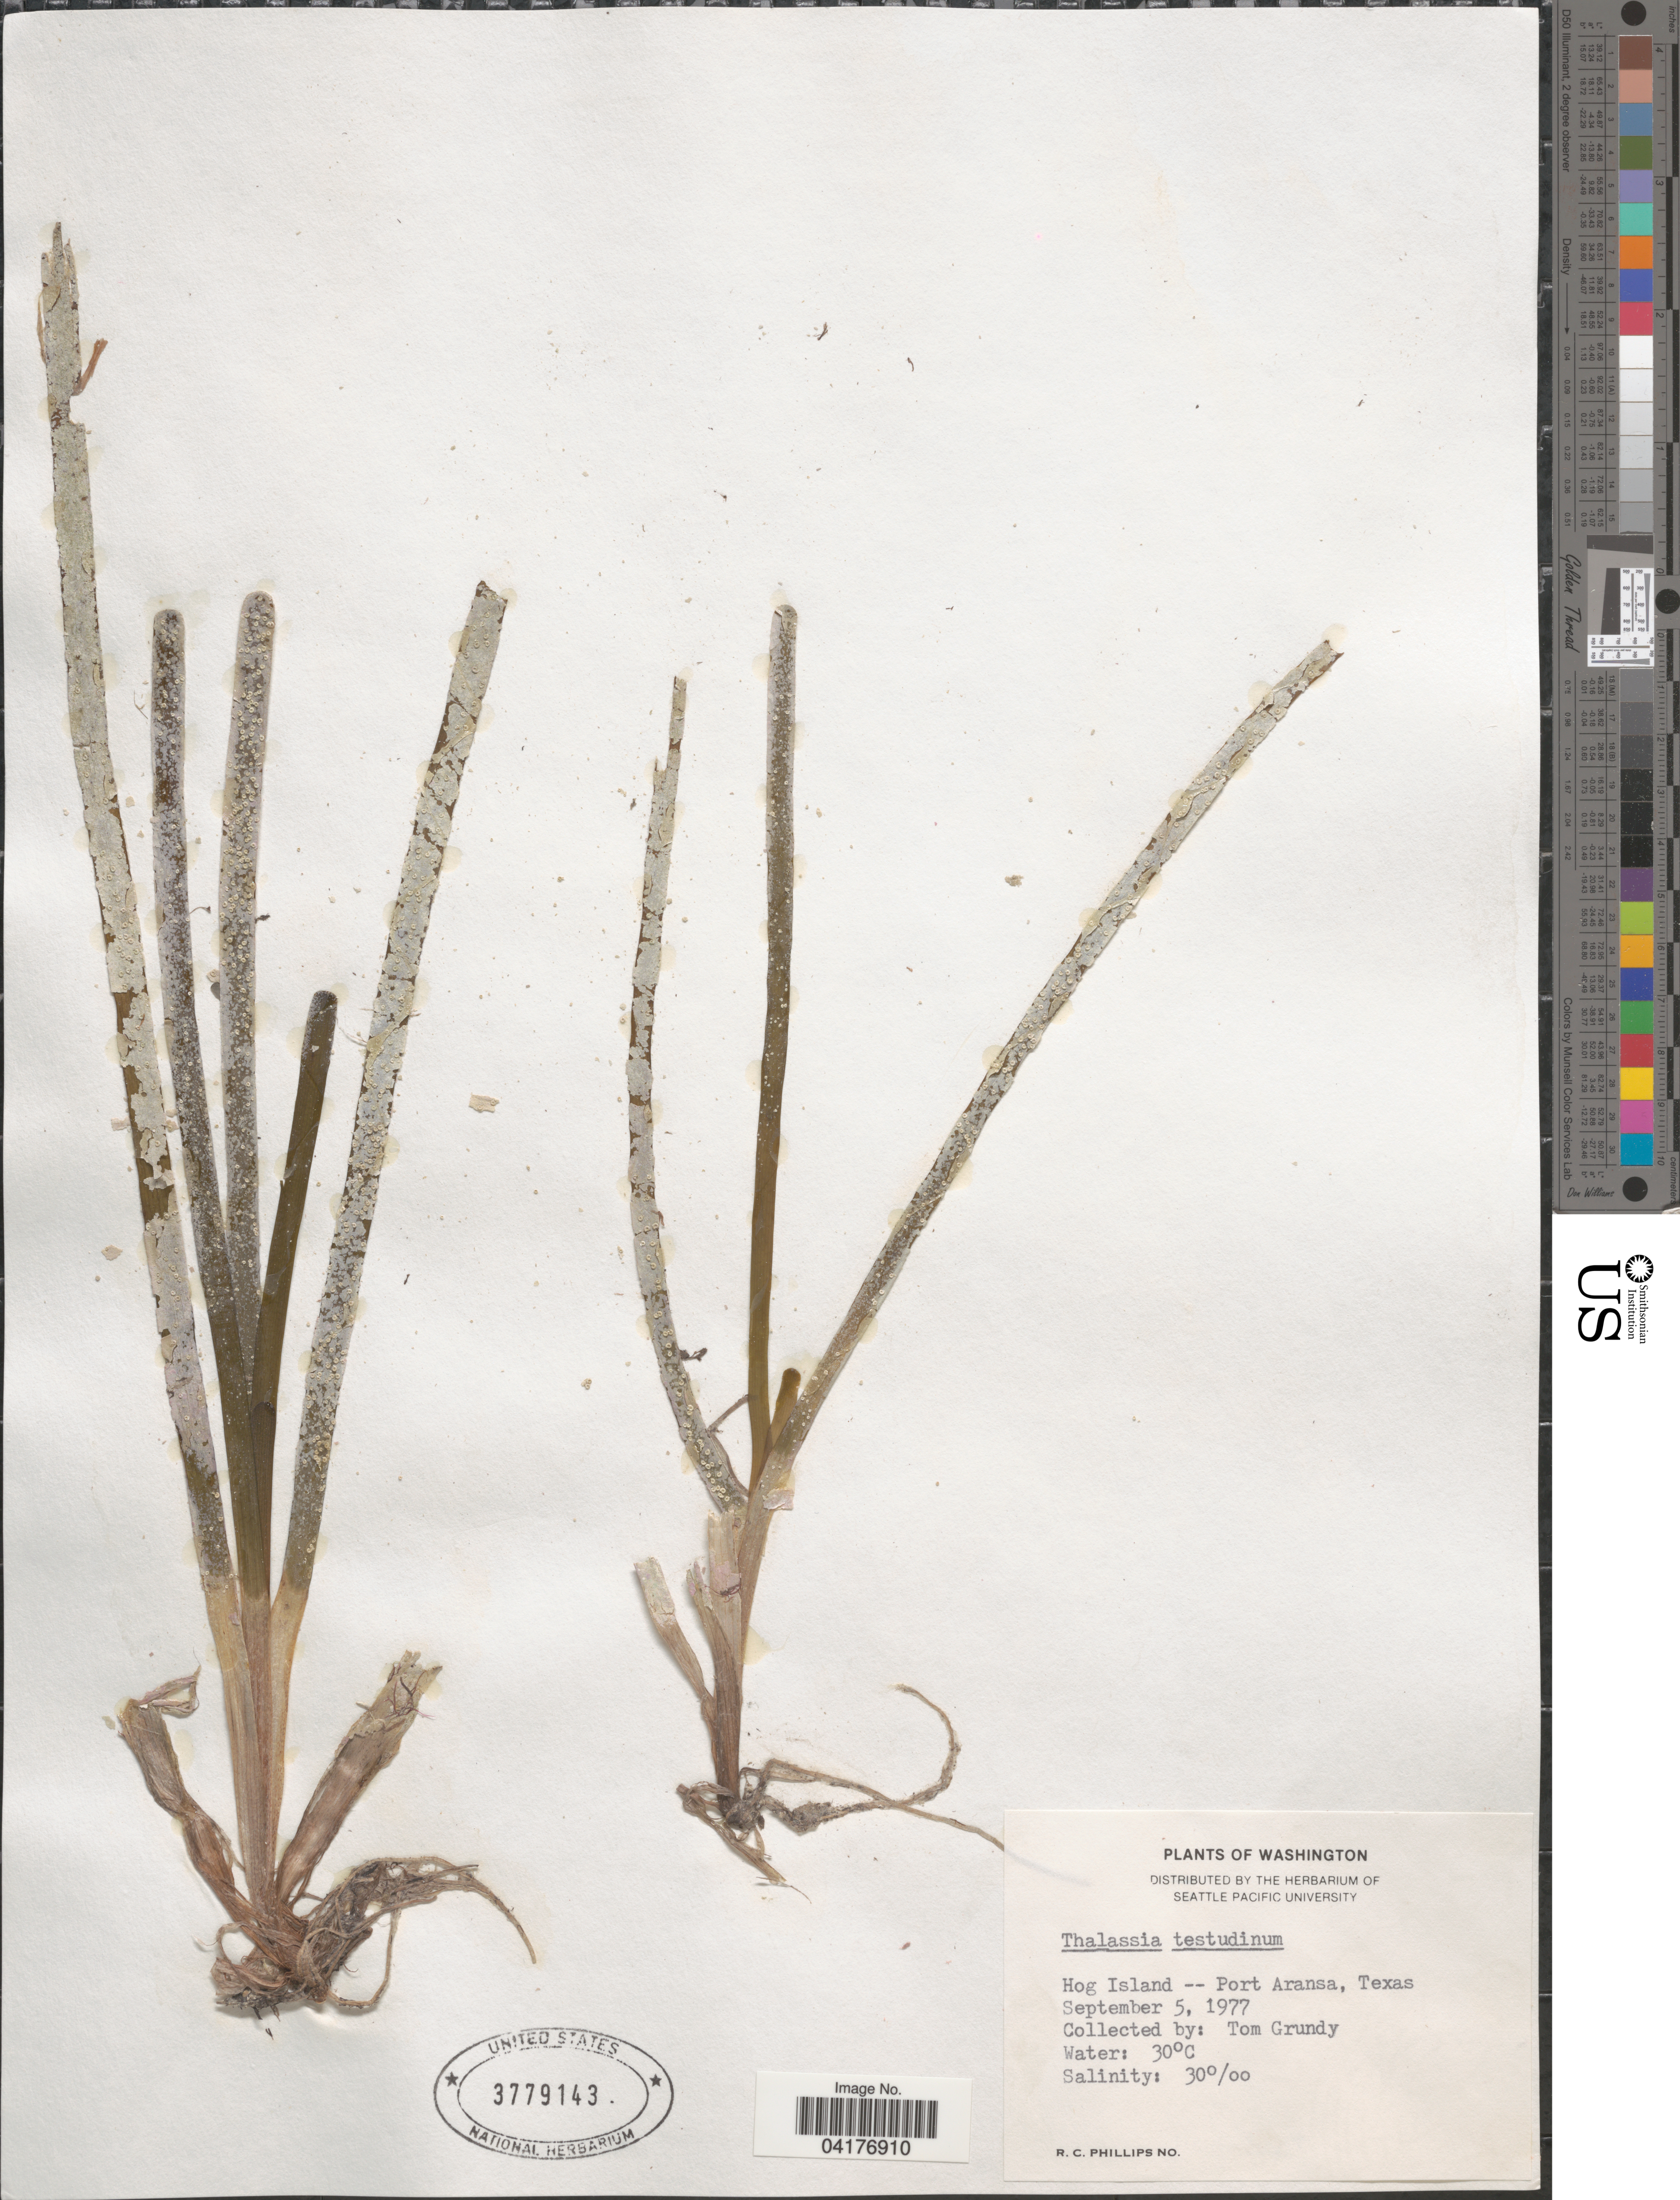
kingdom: Plantae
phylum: Tracheophyta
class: Liliopsida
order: Alismatales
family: Hydrocharitaceae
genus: Thalassia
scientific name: Thalassia testudinum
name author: Banks & Sol. ex K.D. Koenig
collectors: T. Grundy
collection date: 1977-09-05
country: United States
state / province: Texas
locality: Hog Island -- Port Aransa.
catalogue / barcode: US 3779143